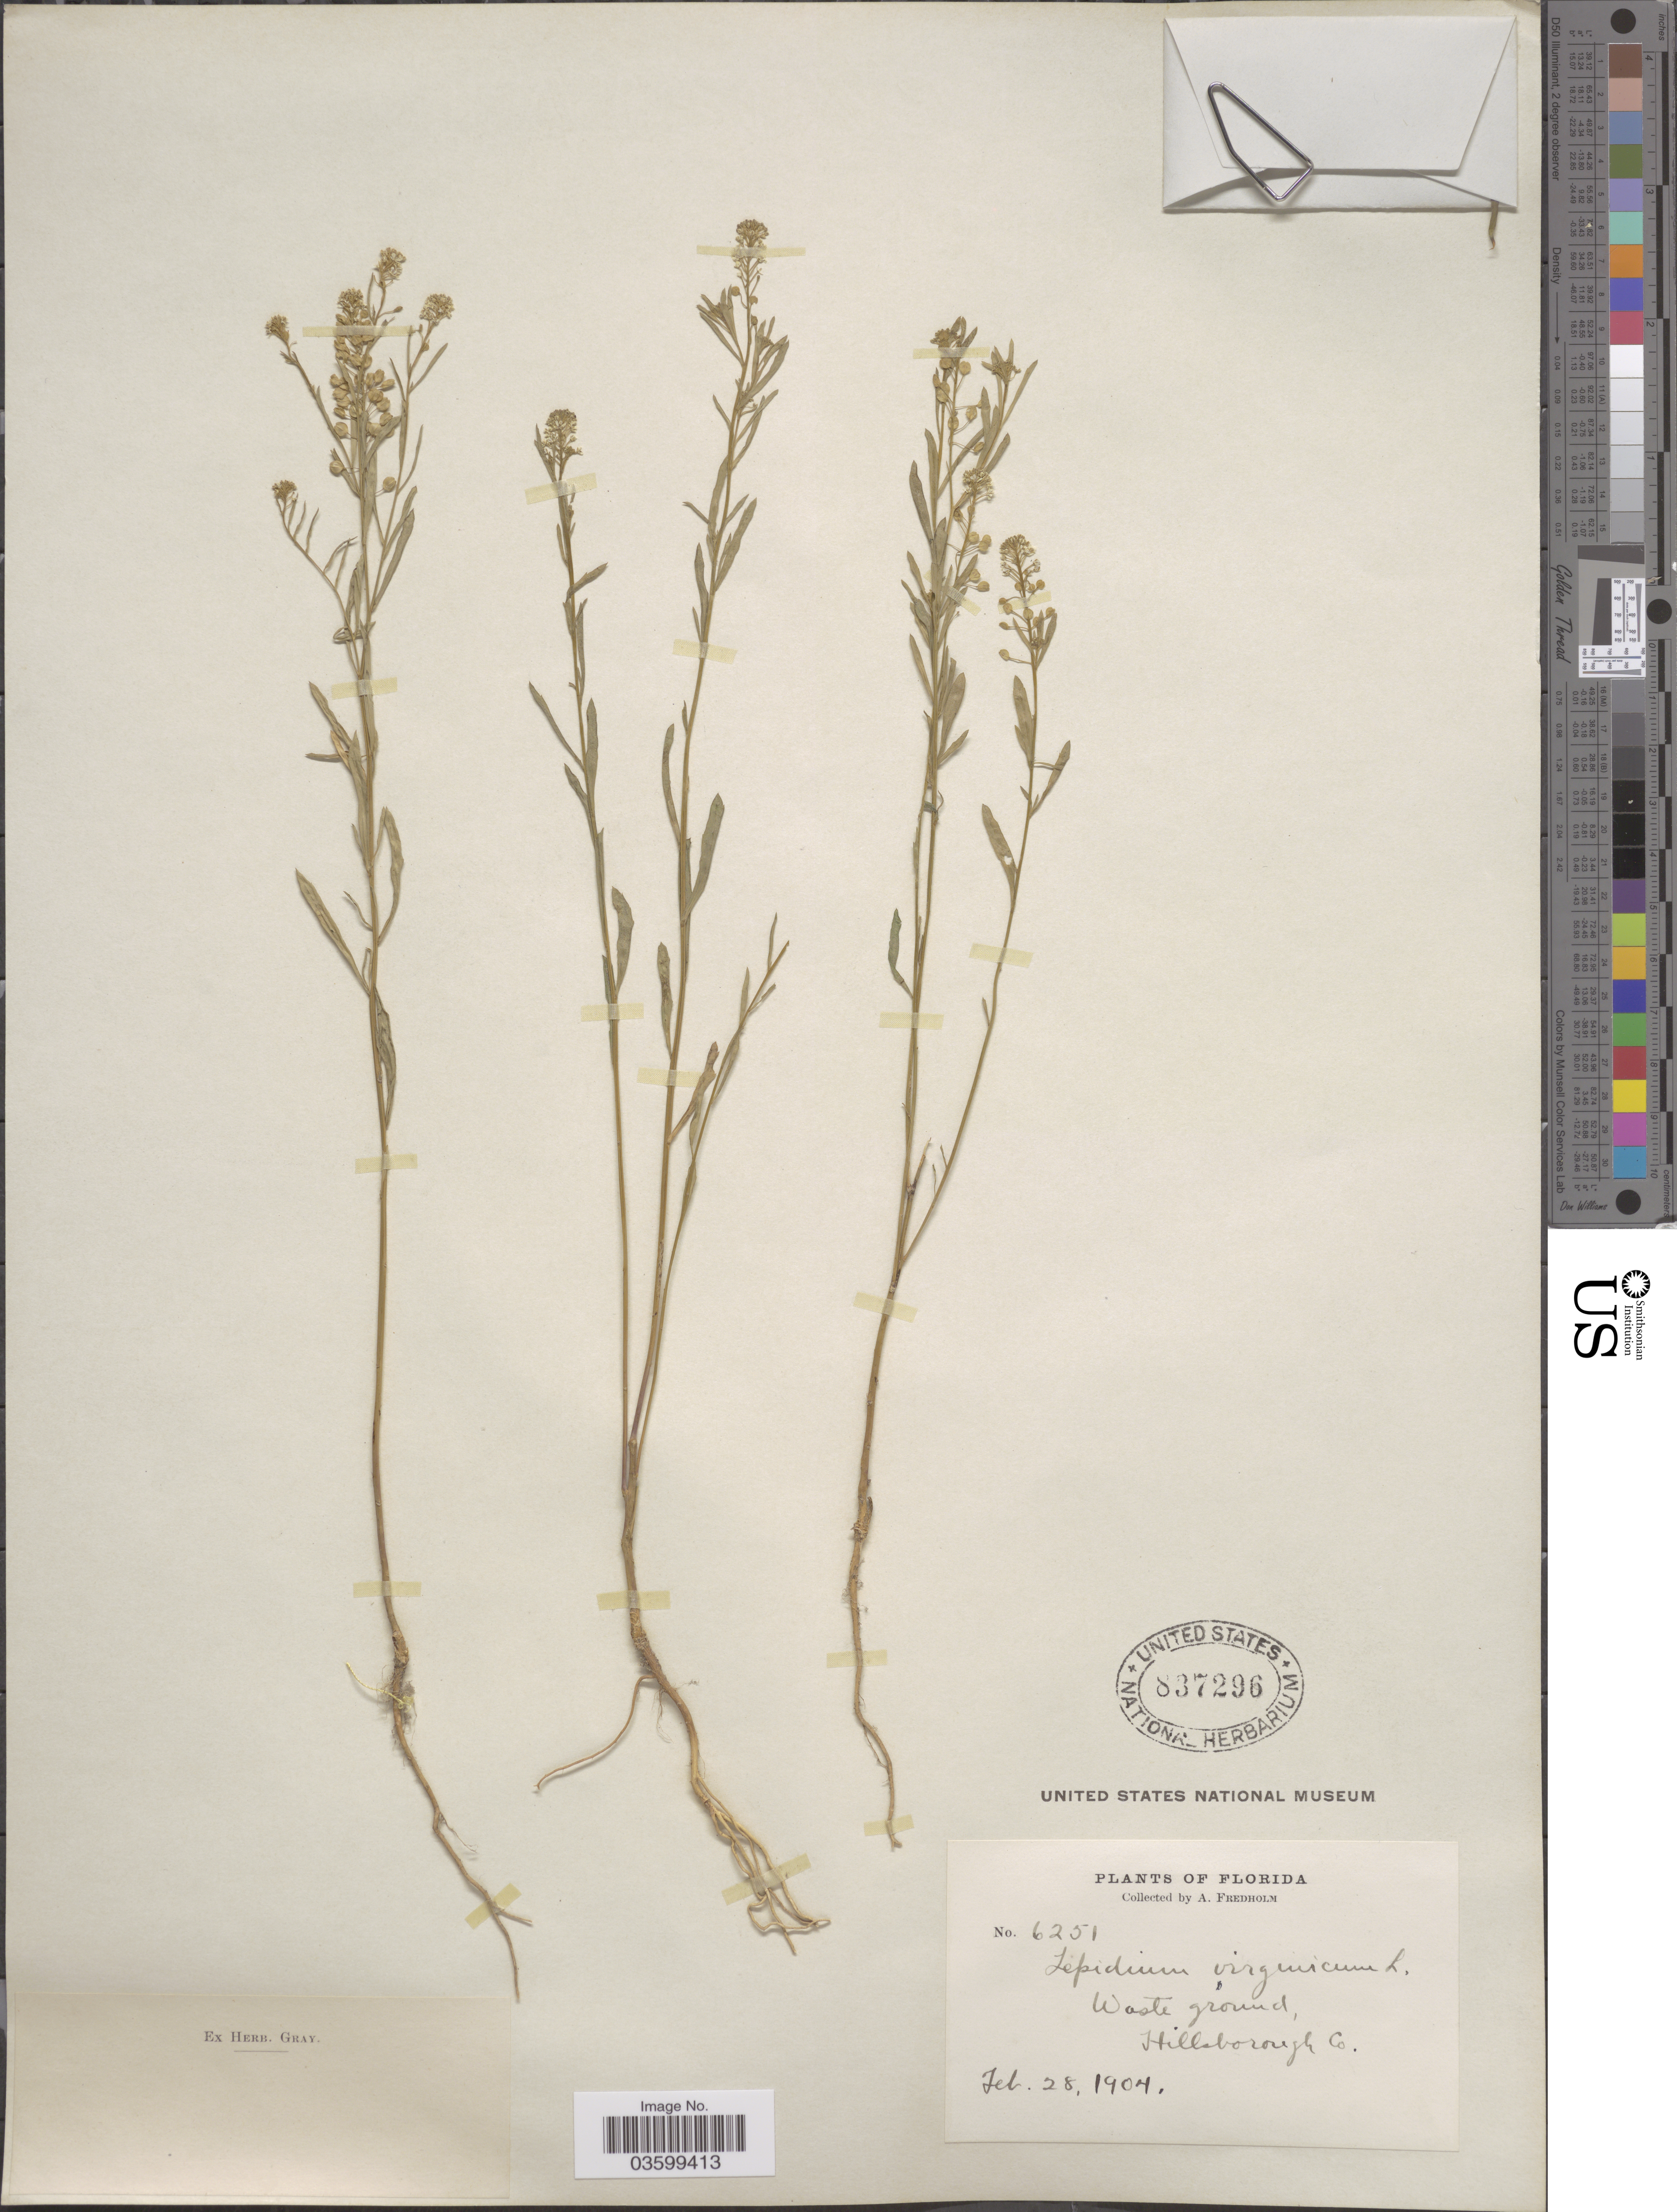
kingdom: Plantae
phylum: Tracheophyta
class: Magnoliopsida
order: Brassicales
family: Brassicaceae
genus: Lepidium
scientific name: Lepidium virginicum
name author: L.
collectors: A. Fredholm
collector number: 6251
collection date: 1904-02-28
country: United States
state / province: Florida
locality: Hillsborough Co.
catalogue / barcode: US 837296